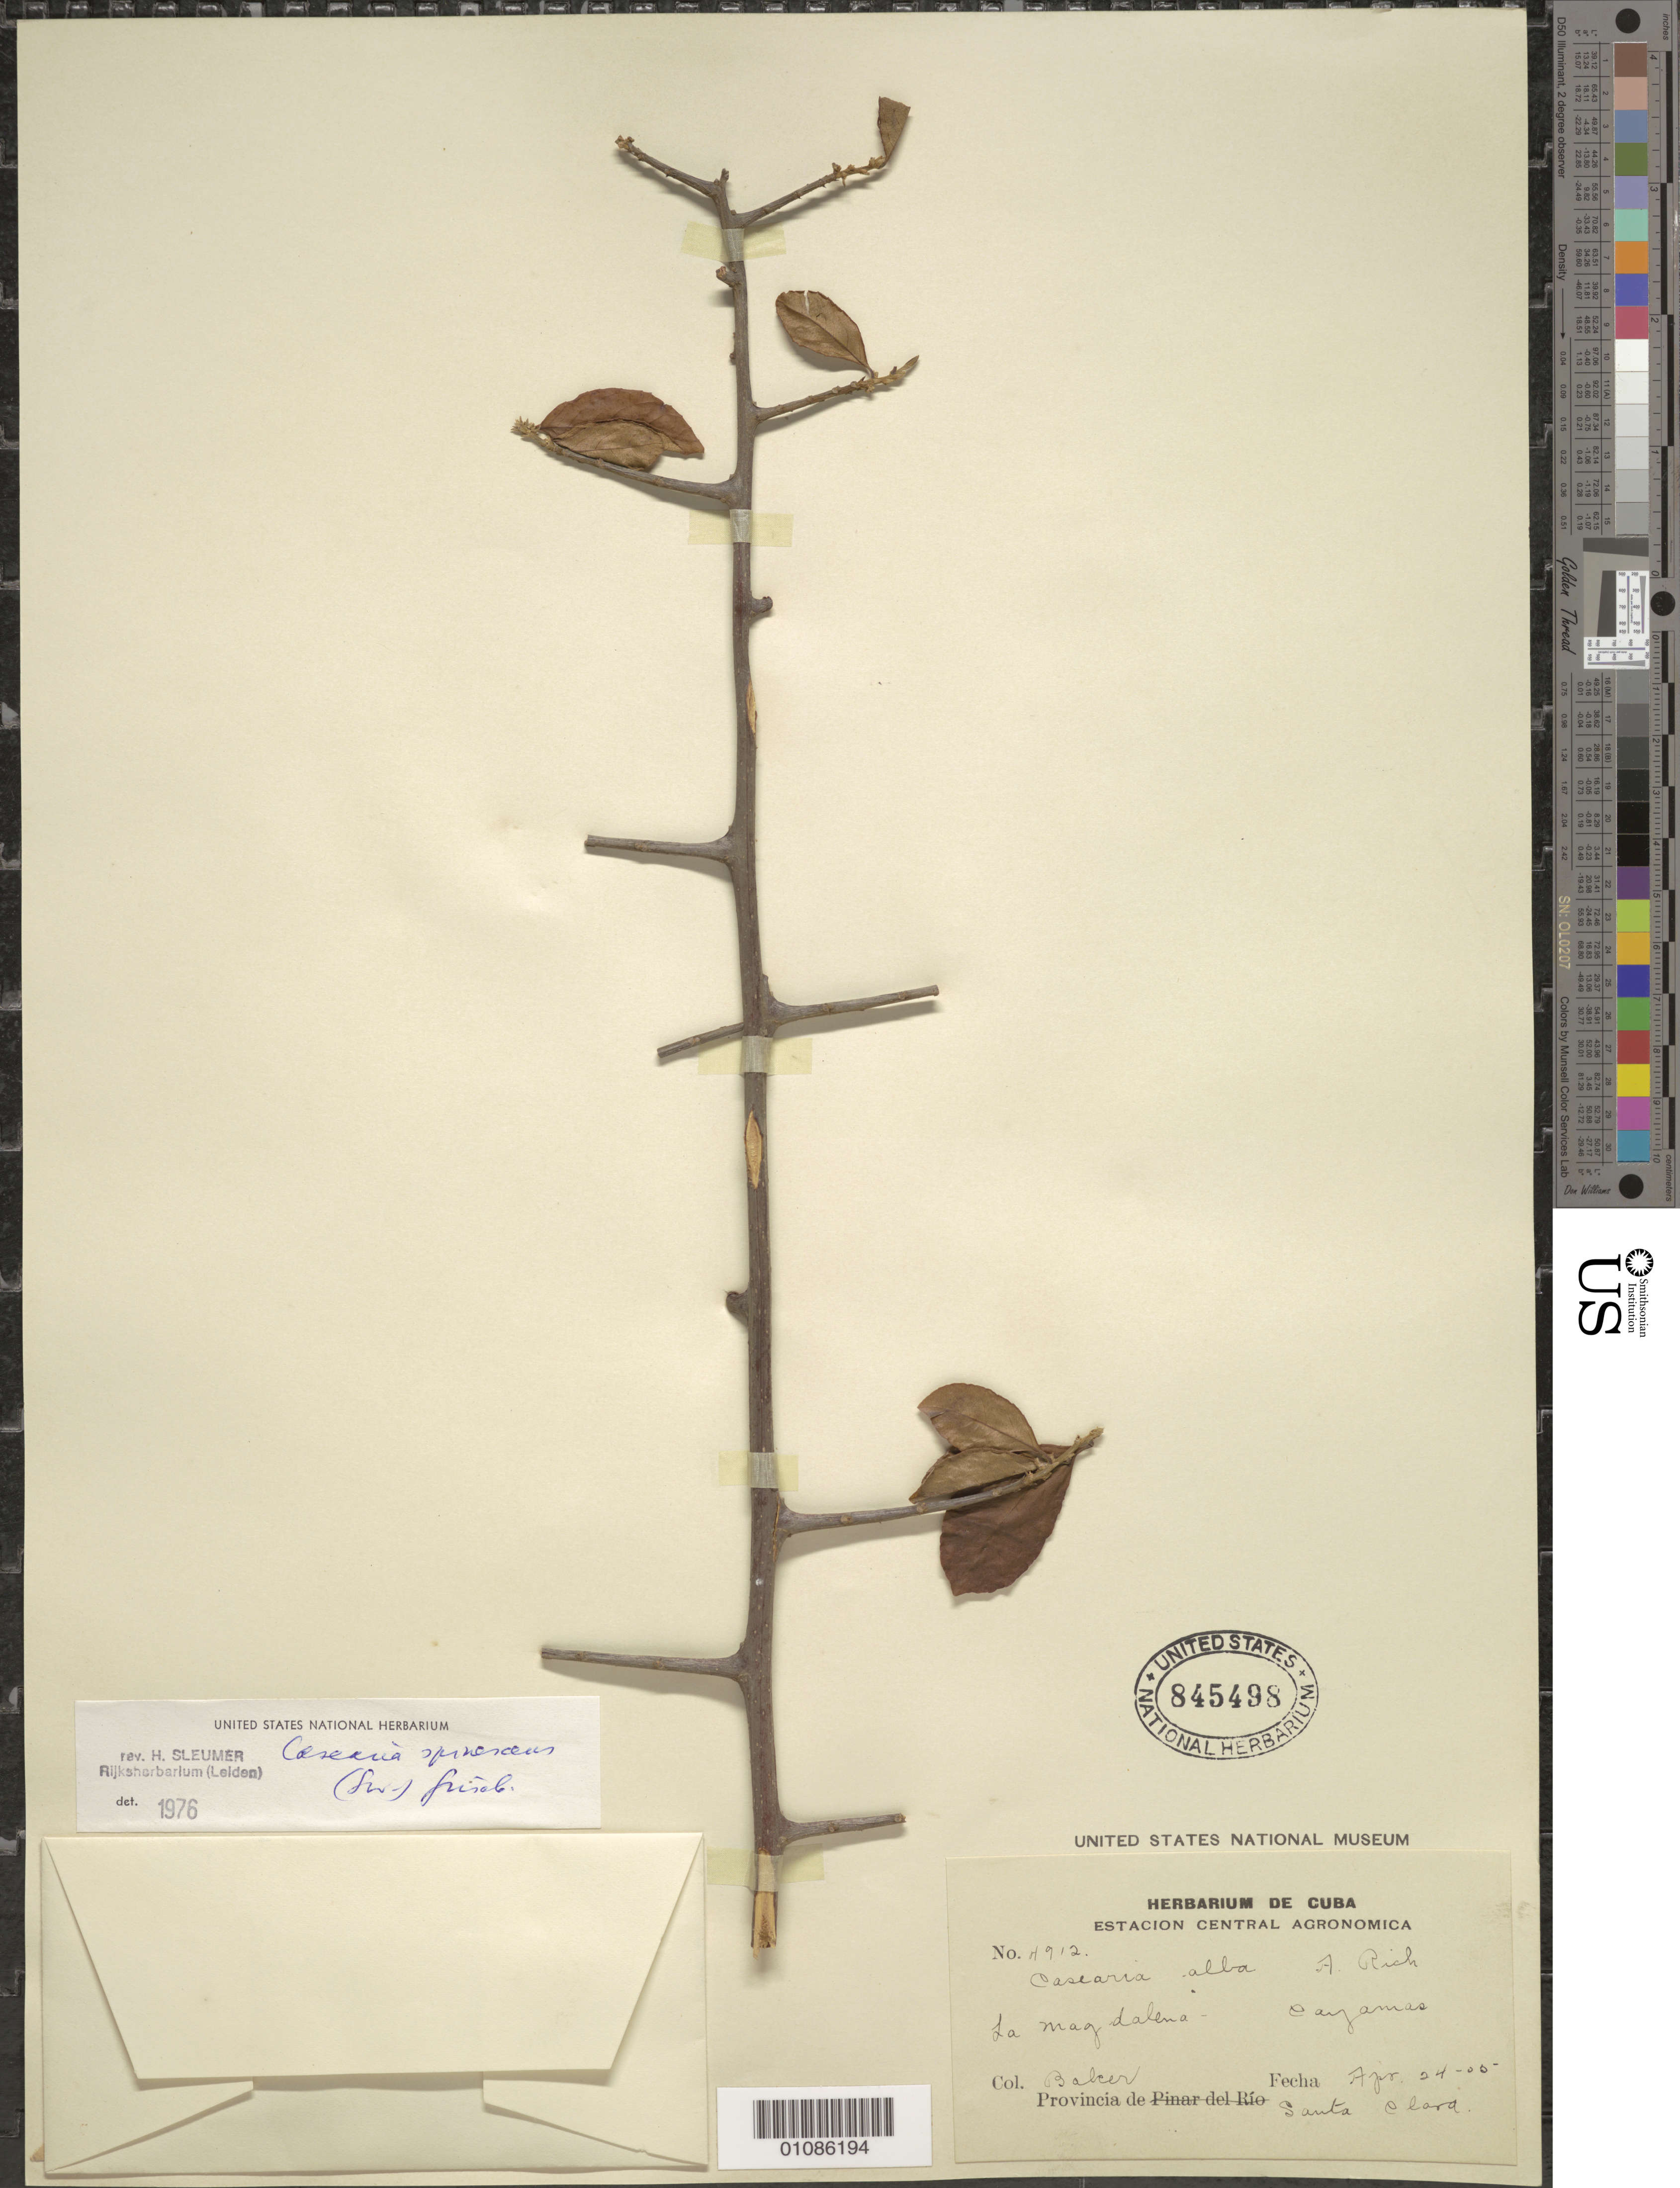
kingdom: Plantae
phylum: Tracheophyta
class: Magnoliopsida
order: Malpighiales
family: Salicaceae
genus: Casearia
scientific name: Casearia alba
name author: A. Rich.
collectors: C. F. Baker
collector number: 1912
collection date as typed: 24 Jan 1905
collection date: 1905-01-24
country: Cuba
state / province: Villa Clara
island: Cuba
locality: Santa Clara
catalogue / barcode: US 845498